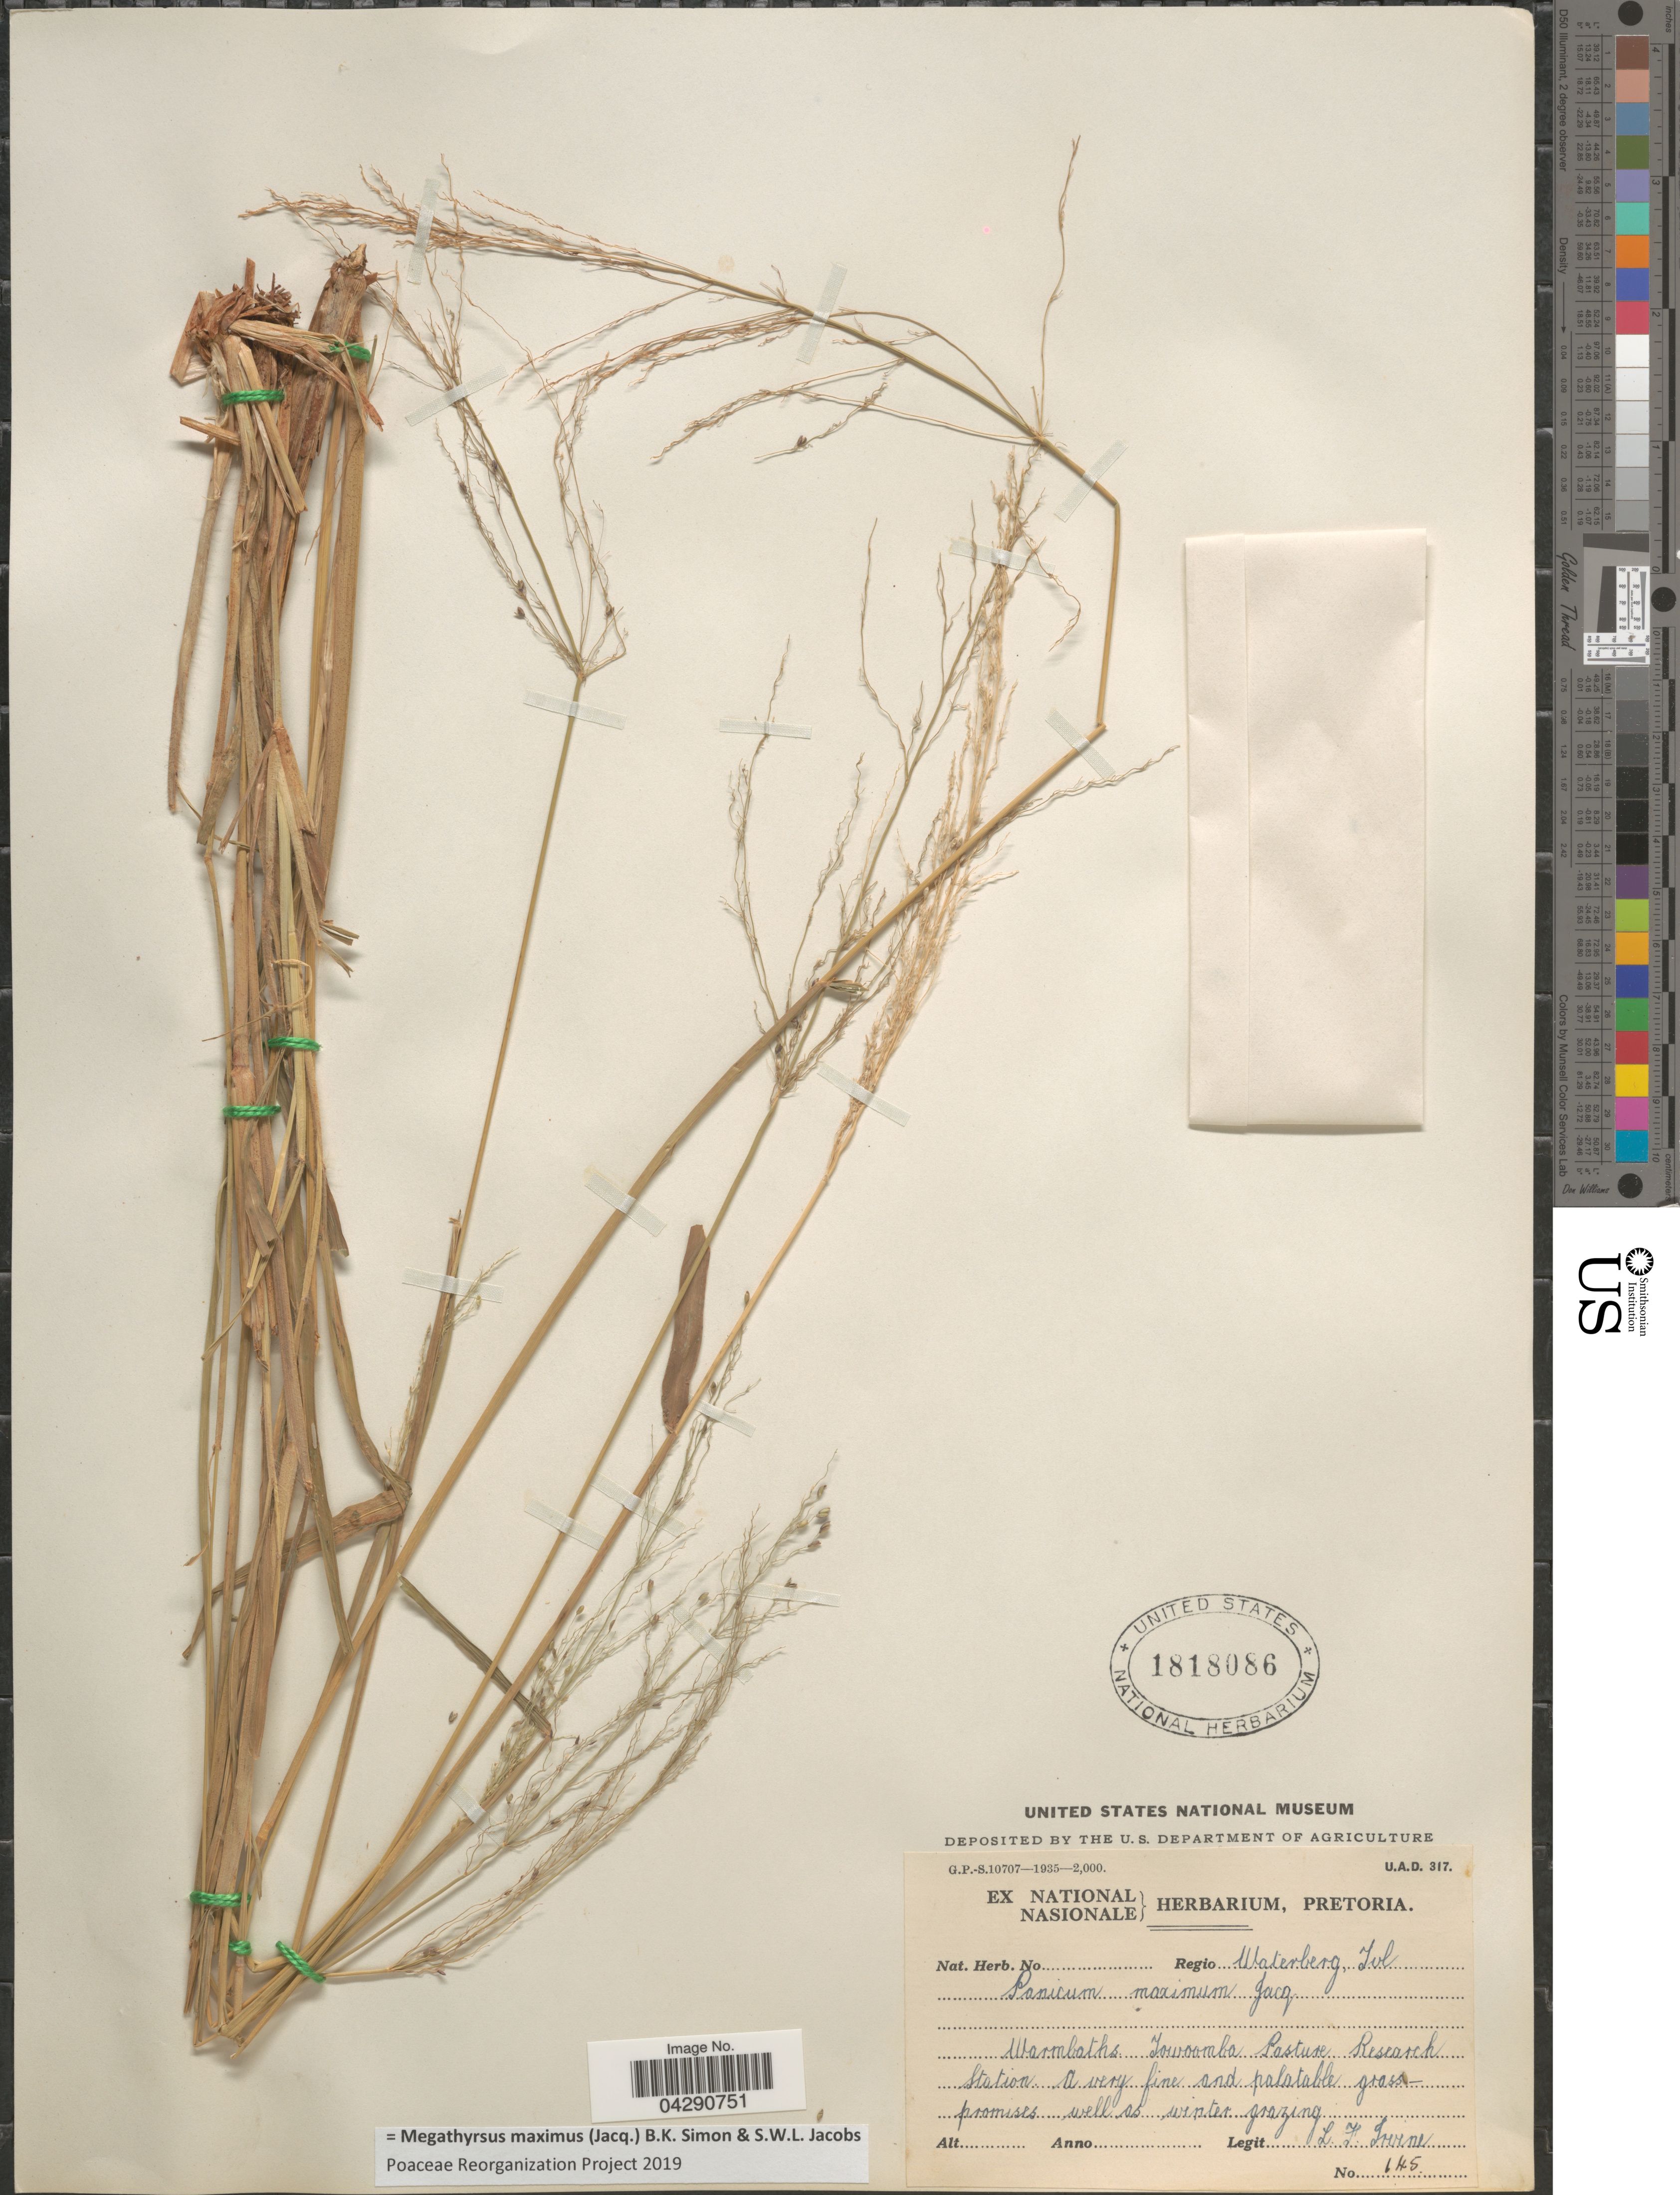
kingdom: Plantae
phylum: Tracheophyta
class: Liliopsida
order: Poales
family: Poaceae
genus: Megathyrsus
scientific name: Megathyrsus maximus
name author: (Jacq.) B.K. Simon & S.W.L. Jacobs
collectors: L. Irvine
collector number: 145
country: South Africa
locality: Regio Waterberg Tvl. Warmbath Towoomba Pasture Research Station.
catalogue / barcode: US 1818086